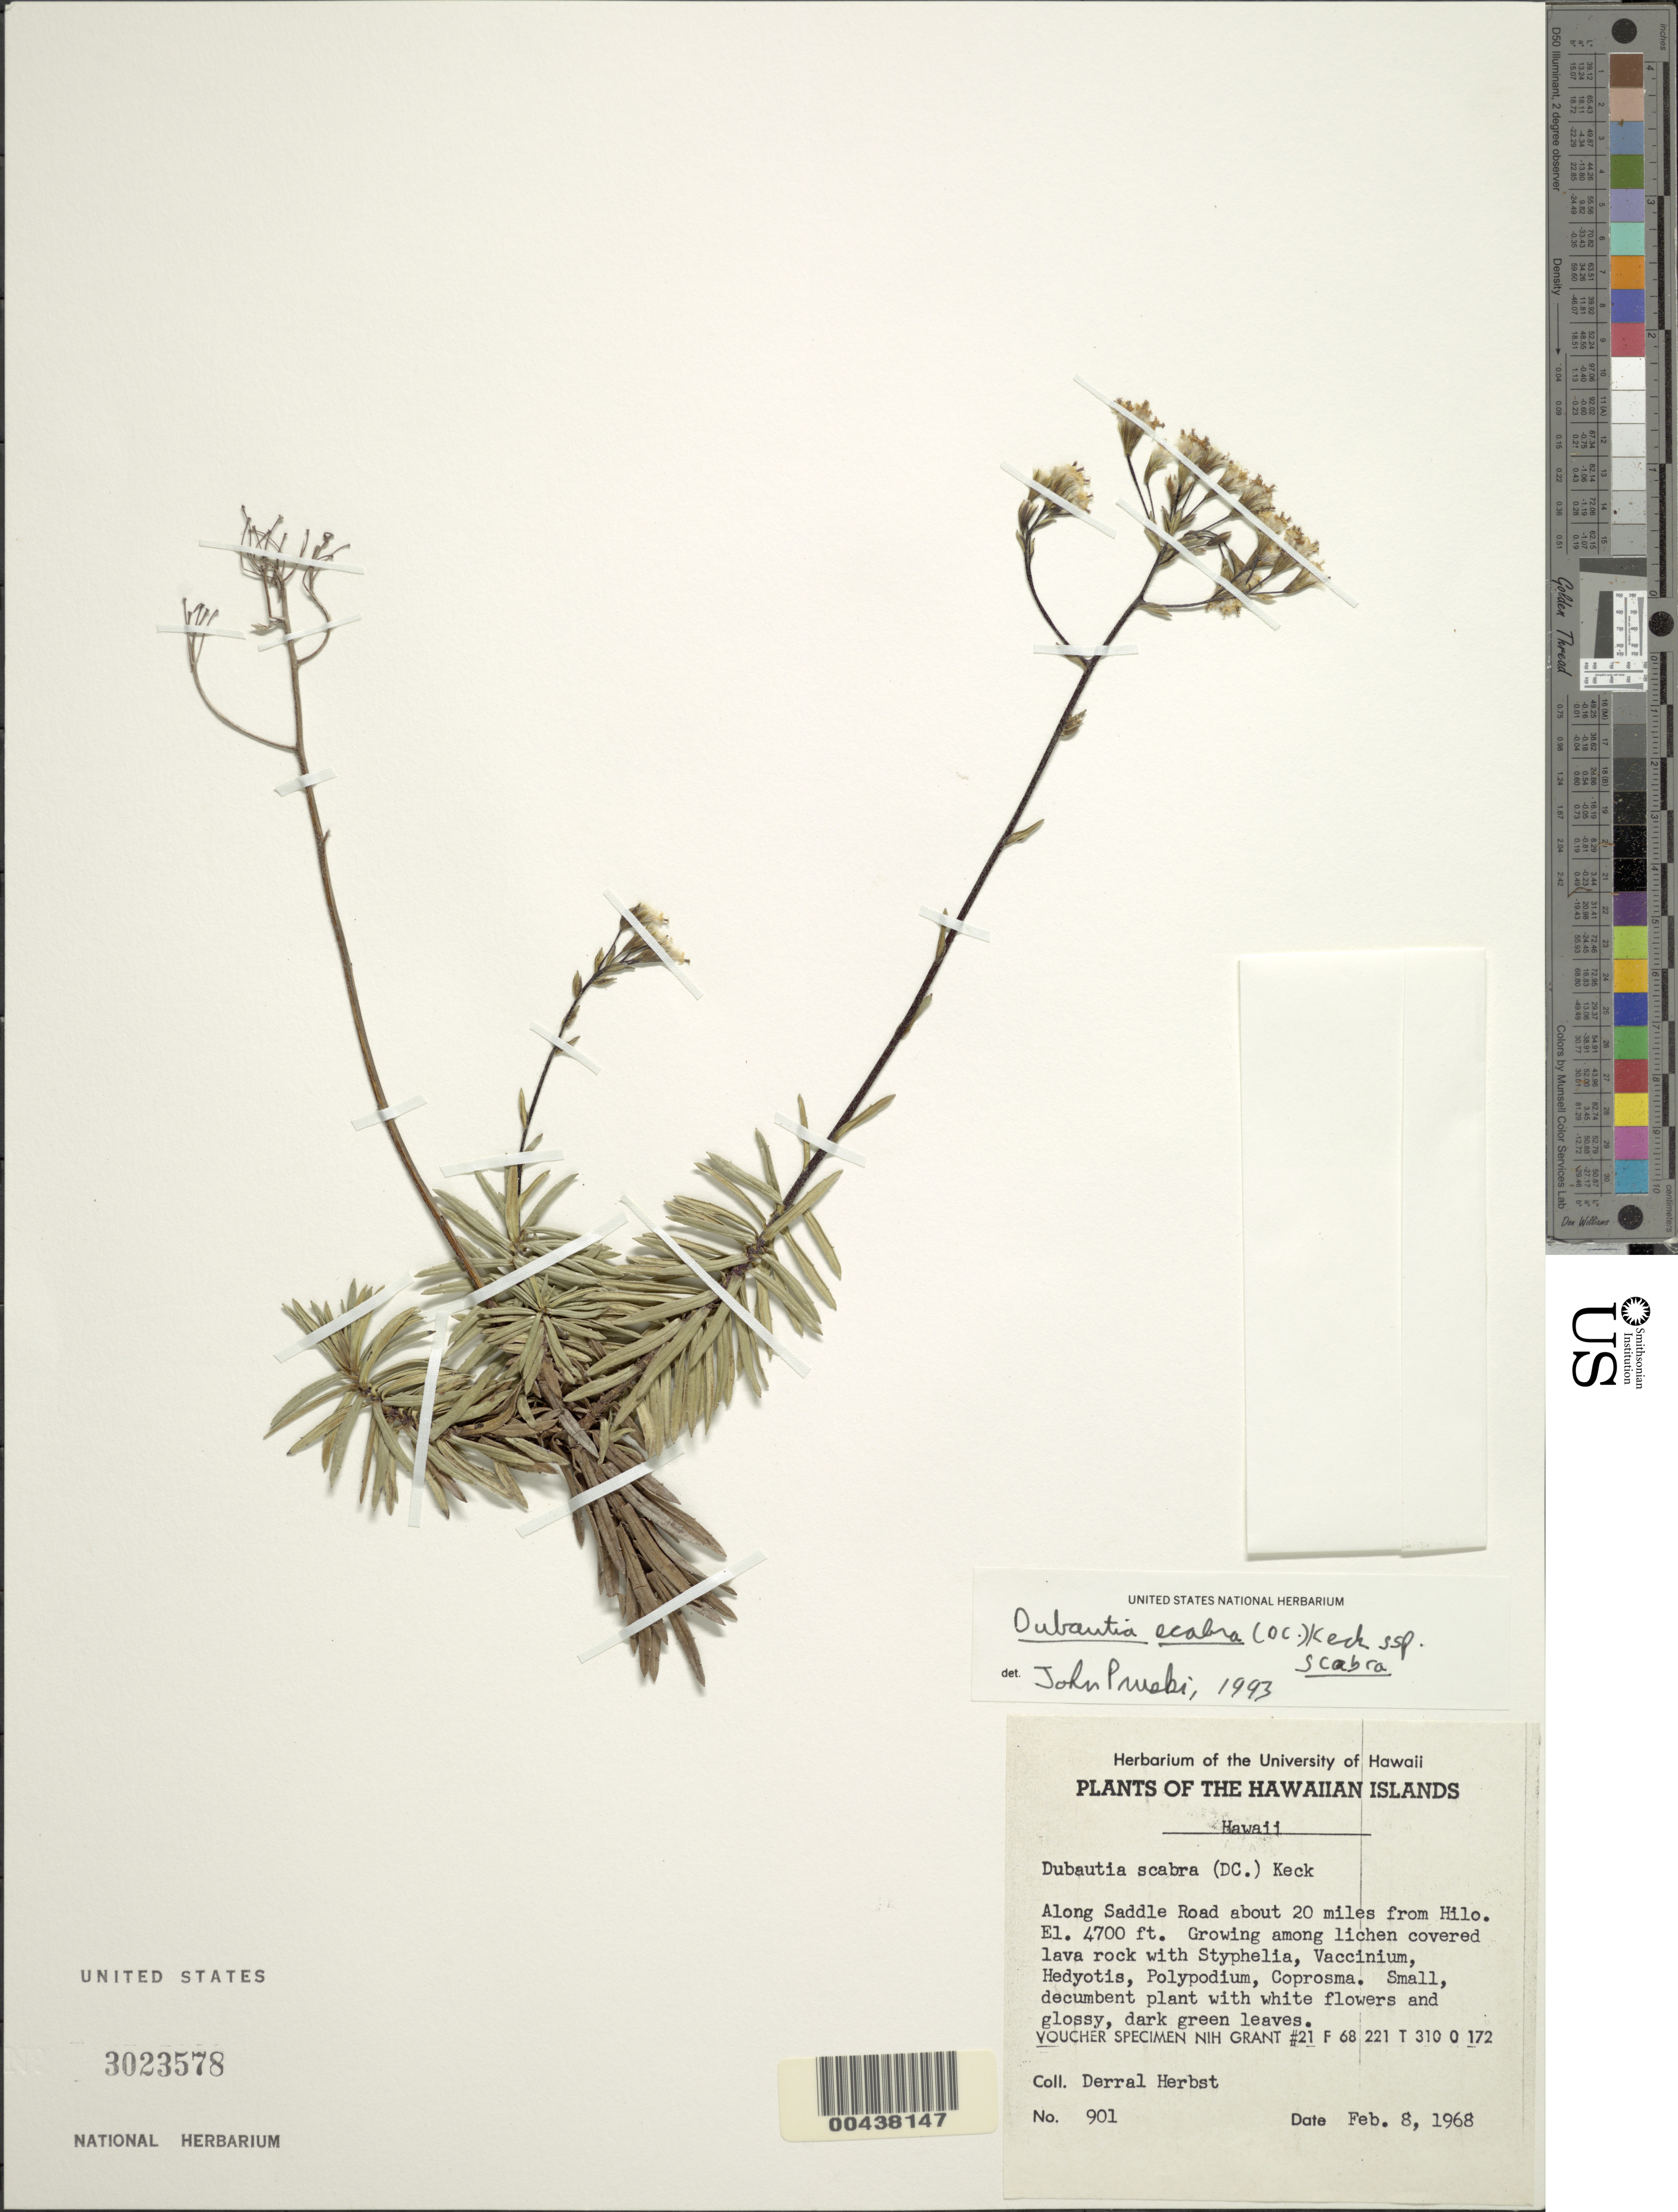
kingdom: Plantae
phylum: Tracheophyta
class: Magnoliopsida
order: Asterales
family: Asteraceae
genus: Dubautia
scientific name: Dubautia scabra subsp. scabra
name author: (DC.) D.D. Keck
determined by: Pruski, J. F.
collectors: D. R. Herbst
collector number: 901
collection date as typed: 8 Feb 1968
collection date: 1968-02-08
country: United States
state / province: Hawaii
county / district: Hawaii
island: Hawaii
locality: Along Saddle Road about 20 mi from Hilo.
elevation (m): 1433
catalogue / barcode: US 3023578